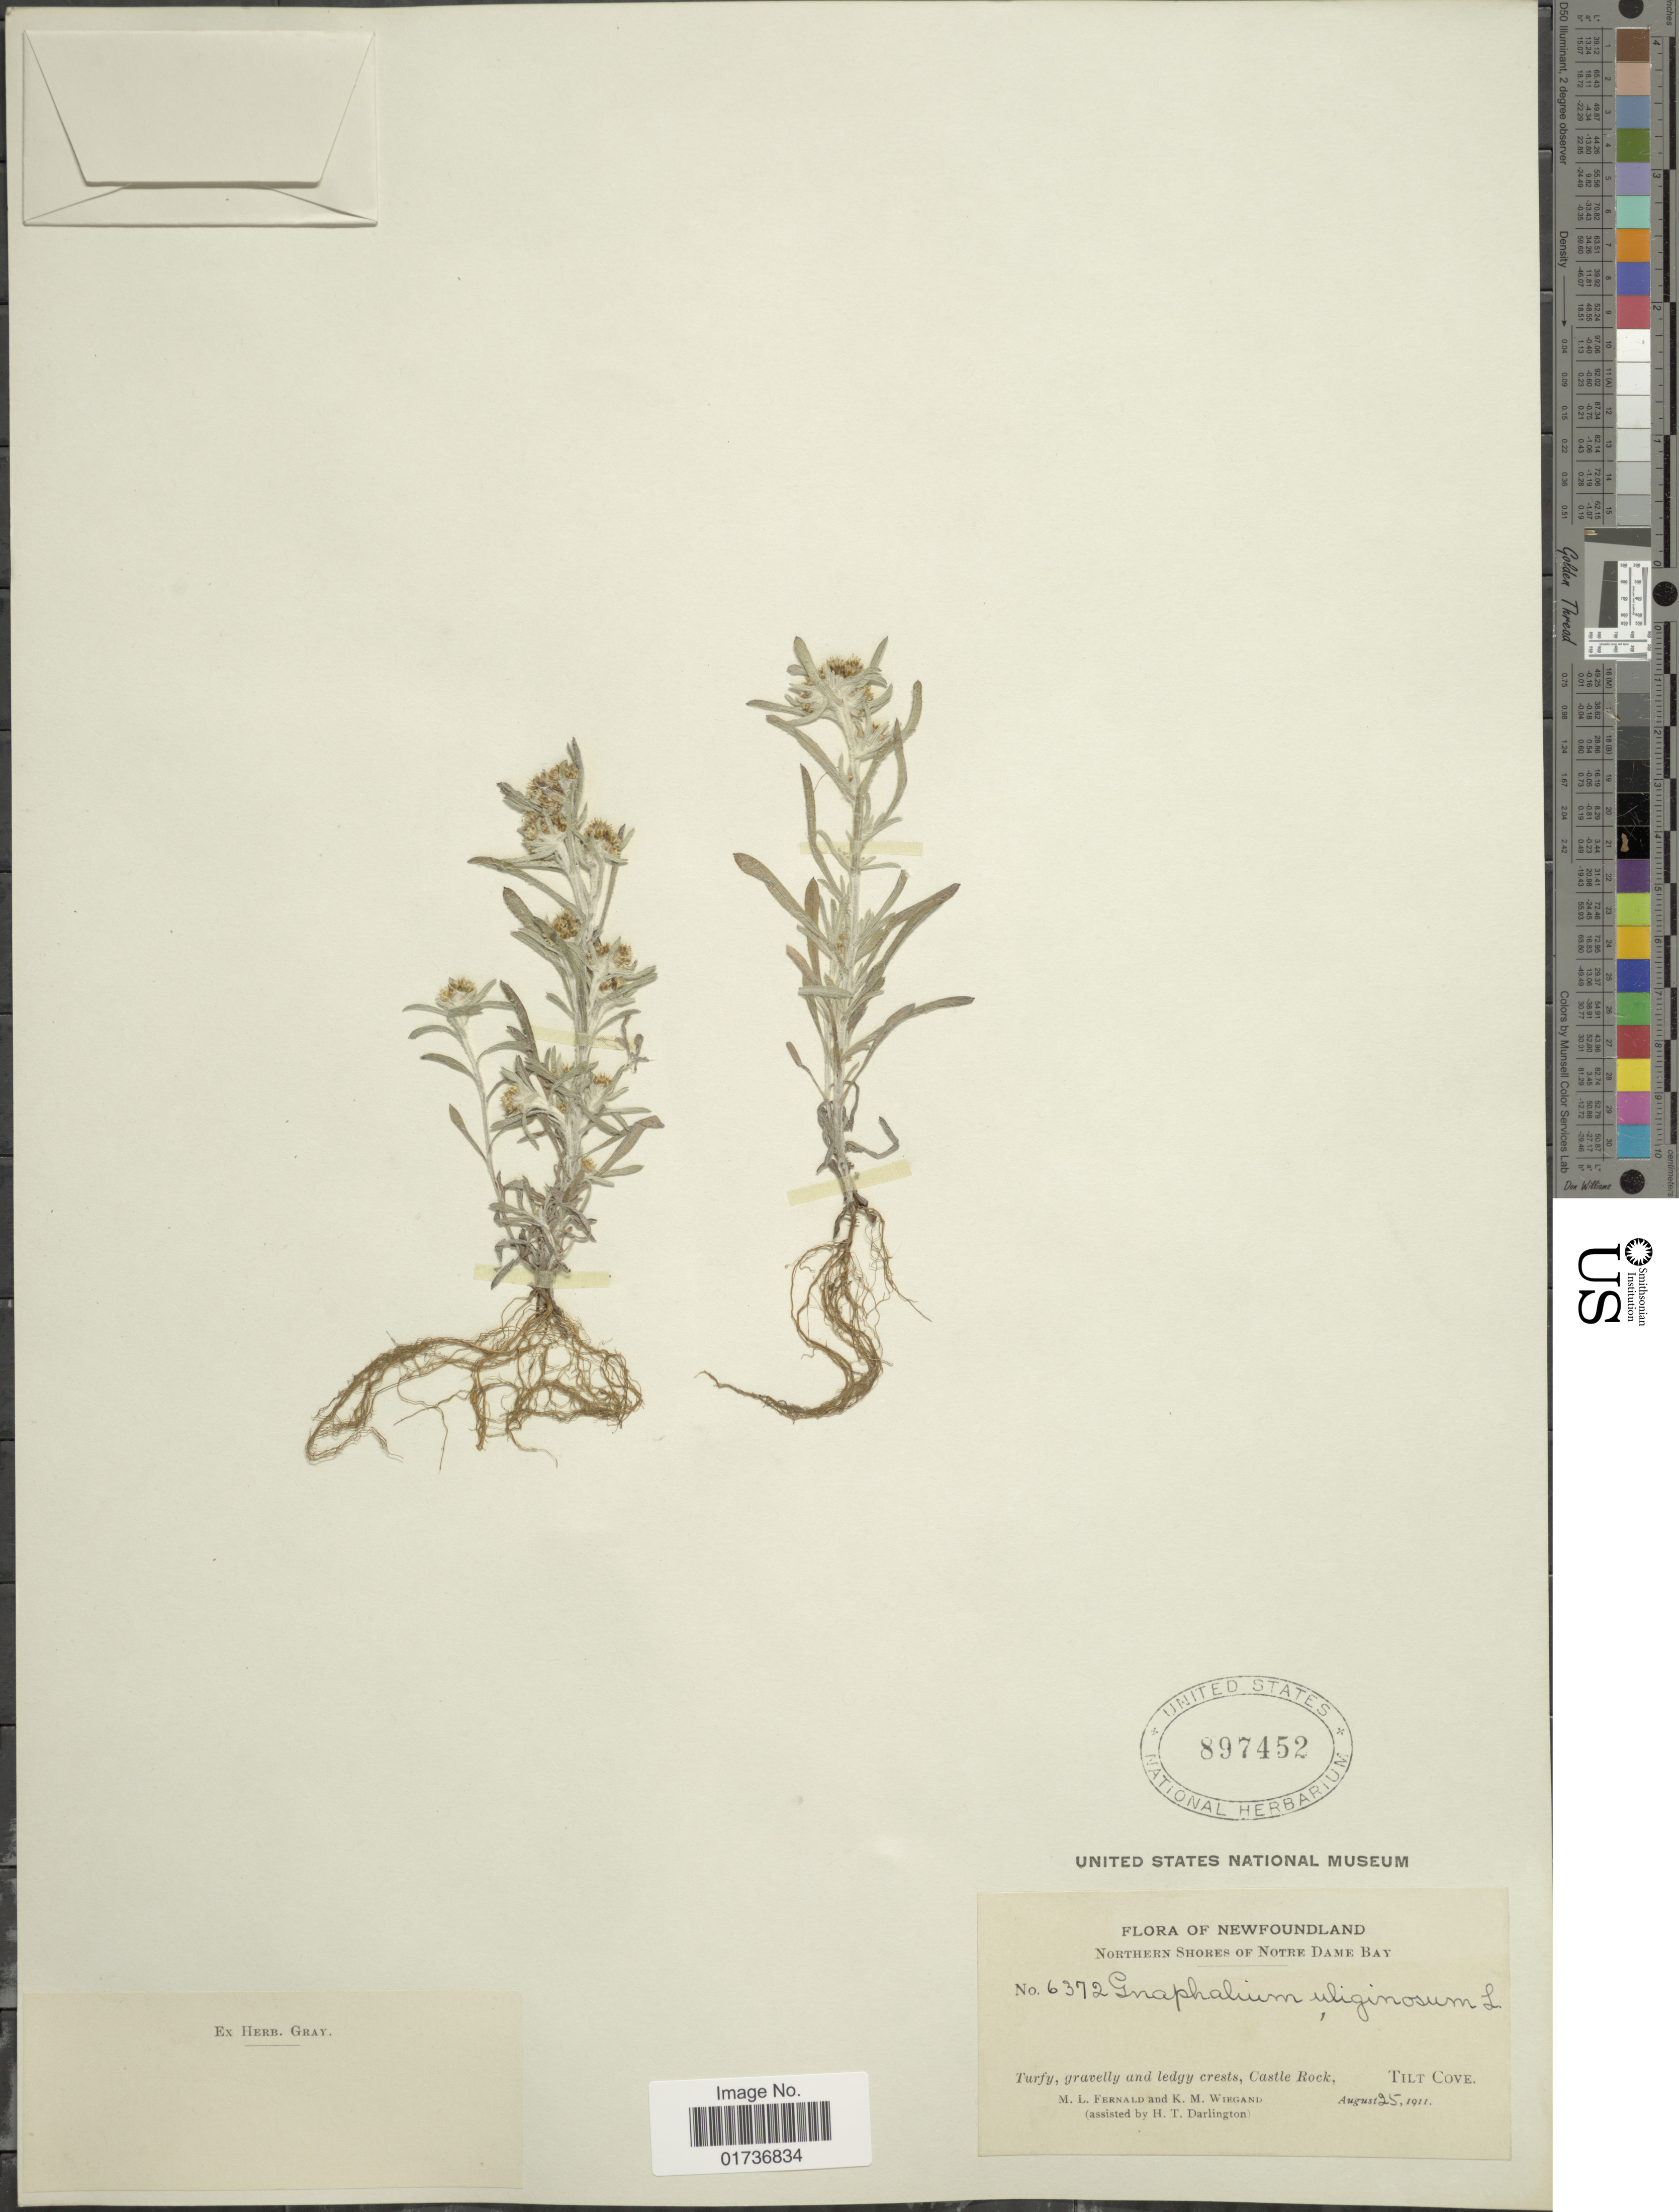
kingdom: Plantae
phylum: Tracheophyta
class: Magnoliopsida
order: Asterales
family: Asteraceae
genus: Gnaphalium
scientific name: Gnaphalium uliginosum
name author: L.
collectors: M. L. Fernald & K. M. Wiegand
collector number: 6372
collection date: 1911-08-25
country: Canada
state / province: Newfoundland and Labrador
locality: Northern Shores of Notre Dame Bay, Turfy, gravelly and ledgy crests, Castle Rock, Tilt Cove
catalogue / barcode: US 897452